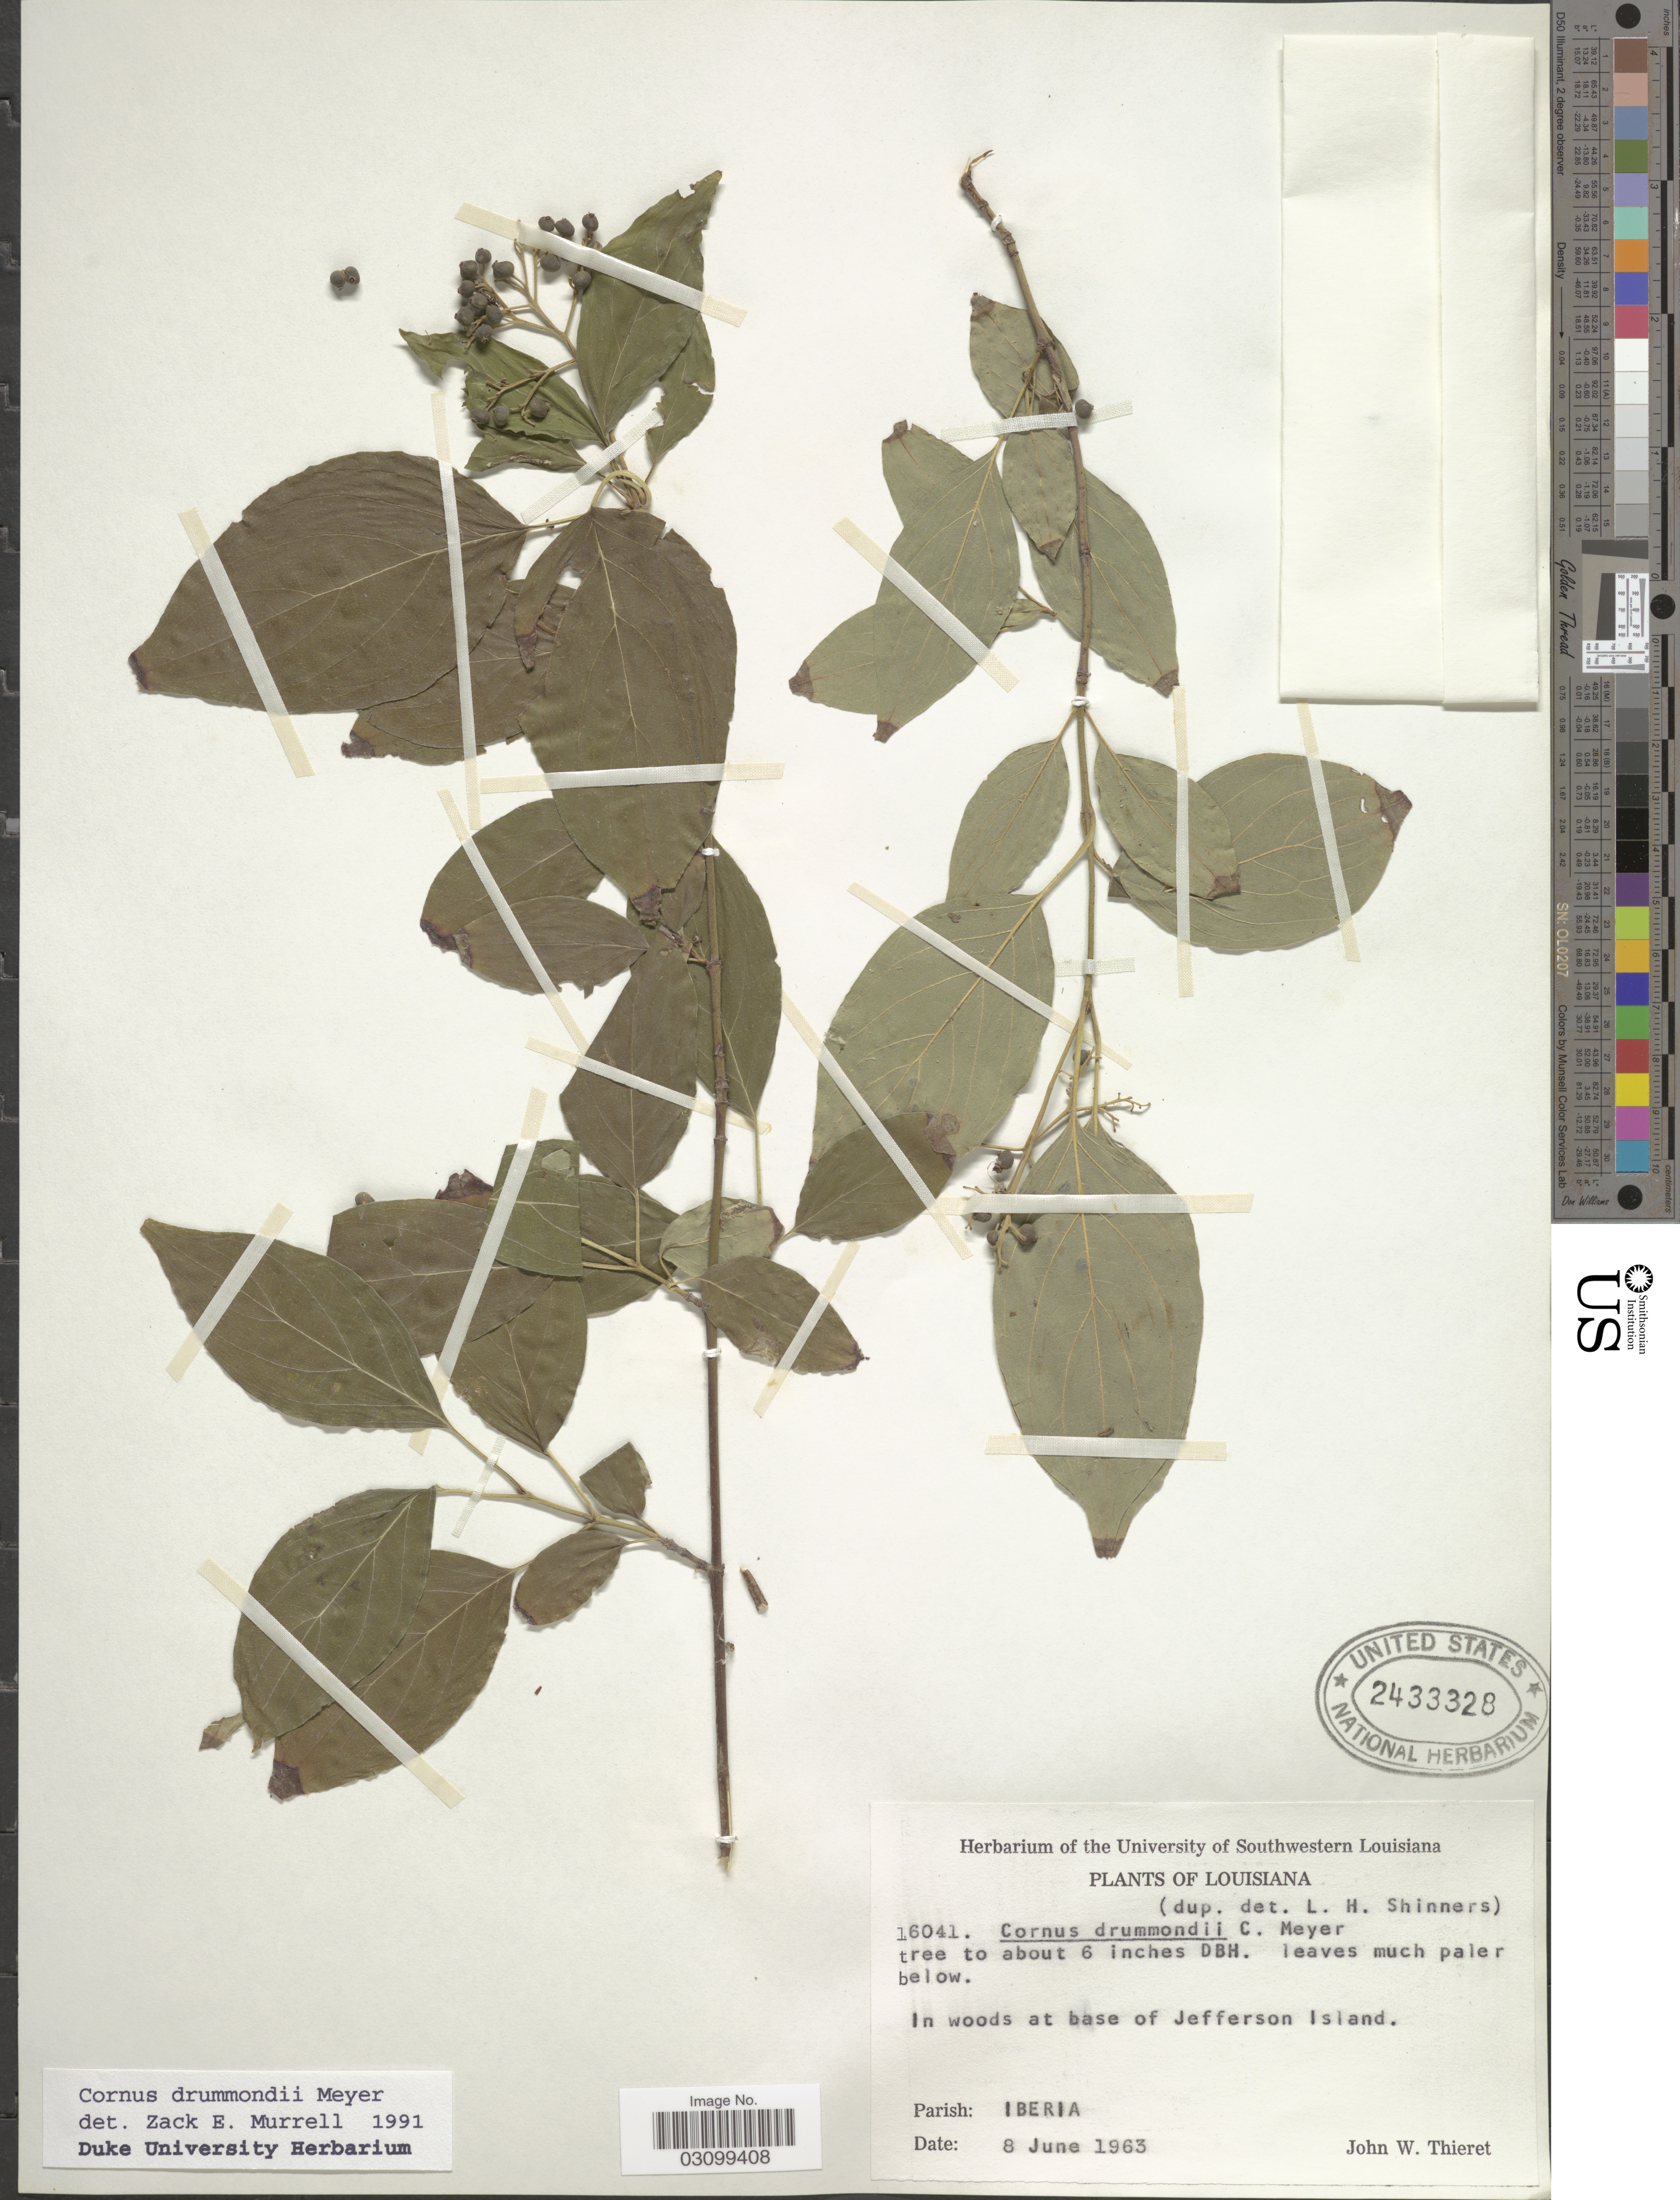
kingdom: Plantae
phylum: Tracheophyta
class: Magnoliopsida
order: Cornales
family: Cornaceae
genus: Cornus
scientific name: Cornus drummondii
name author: C.A. Mey.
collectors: J. W. Thieret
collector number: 16041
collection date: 1963-06-08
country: United States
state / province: Louisiana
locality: In woods at base of Jefferson Island. Parish: Iberia.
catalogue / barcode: US 2433328